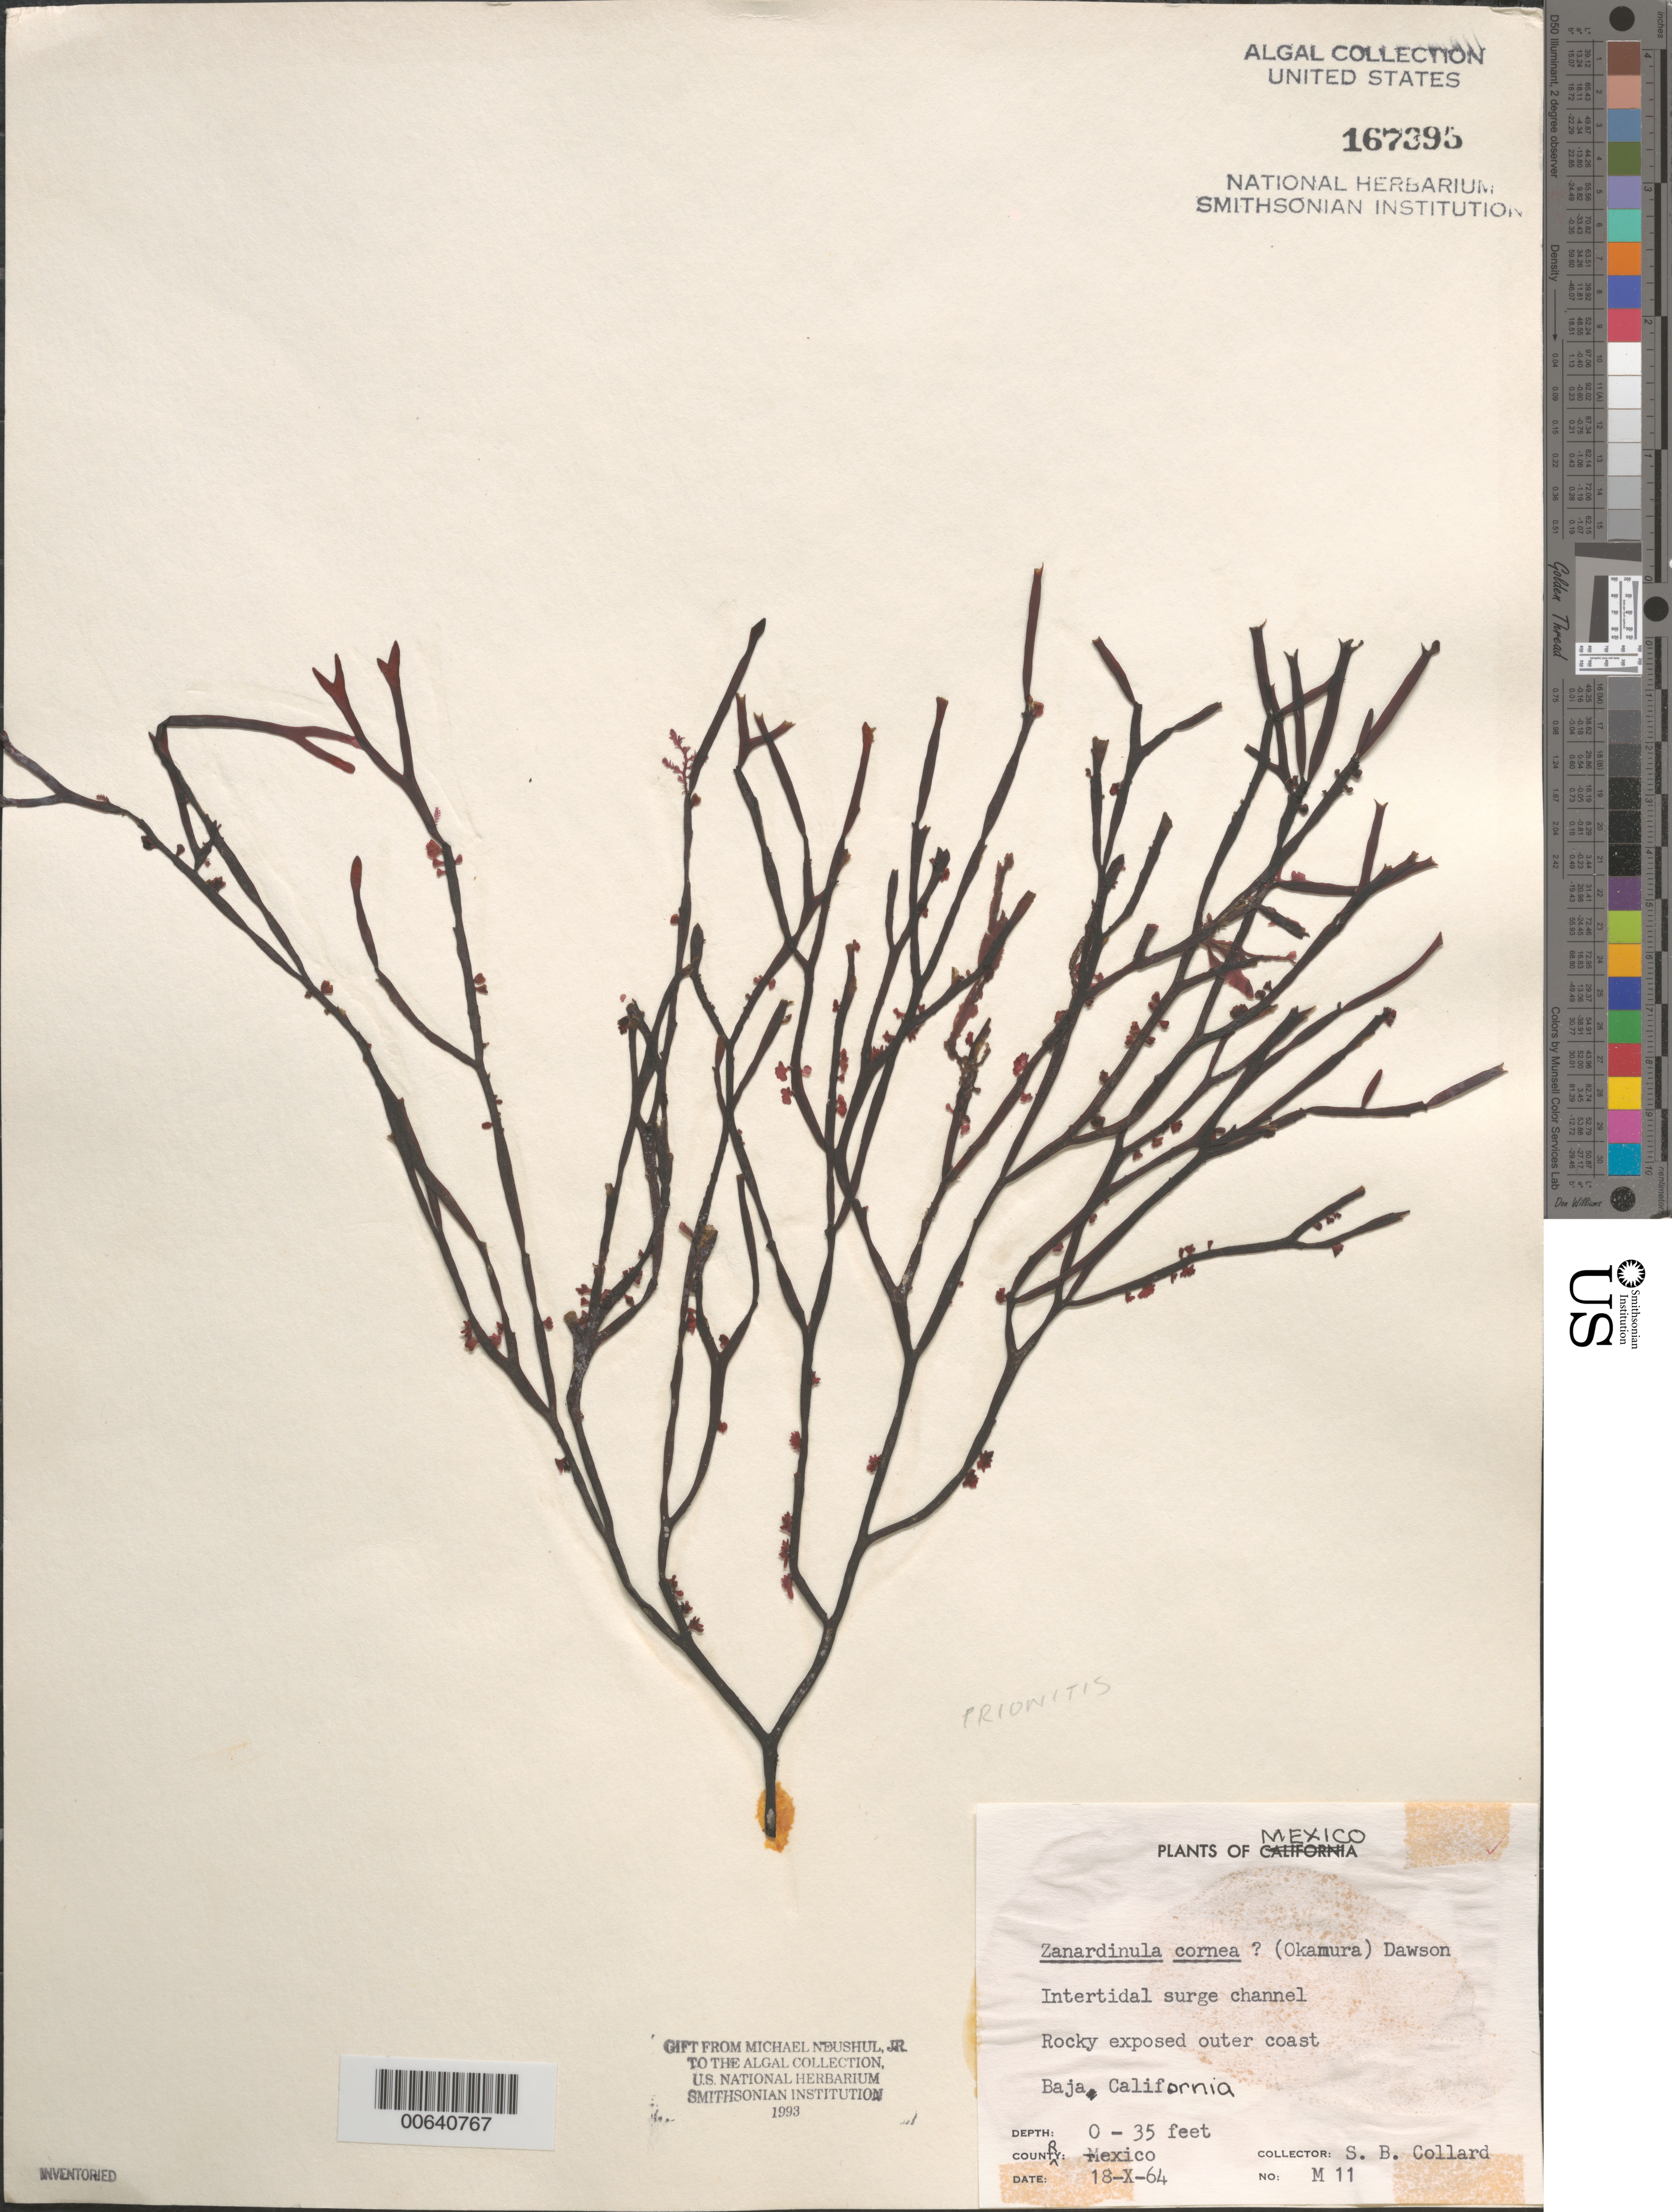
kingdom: Plantae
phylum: Rhodophyta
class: Florideophyceae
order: Halymeniales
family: Halymeniaceae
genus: Grateloupia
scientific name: Grateloupia cornea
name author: Okamura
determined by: Algae name updating Project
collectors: S. Collard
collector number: M11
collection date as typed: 18 Oct 1964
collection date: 1964-10-18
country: Mexico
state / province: Baja California Norte / Baja California Sur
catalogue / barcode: US 167395